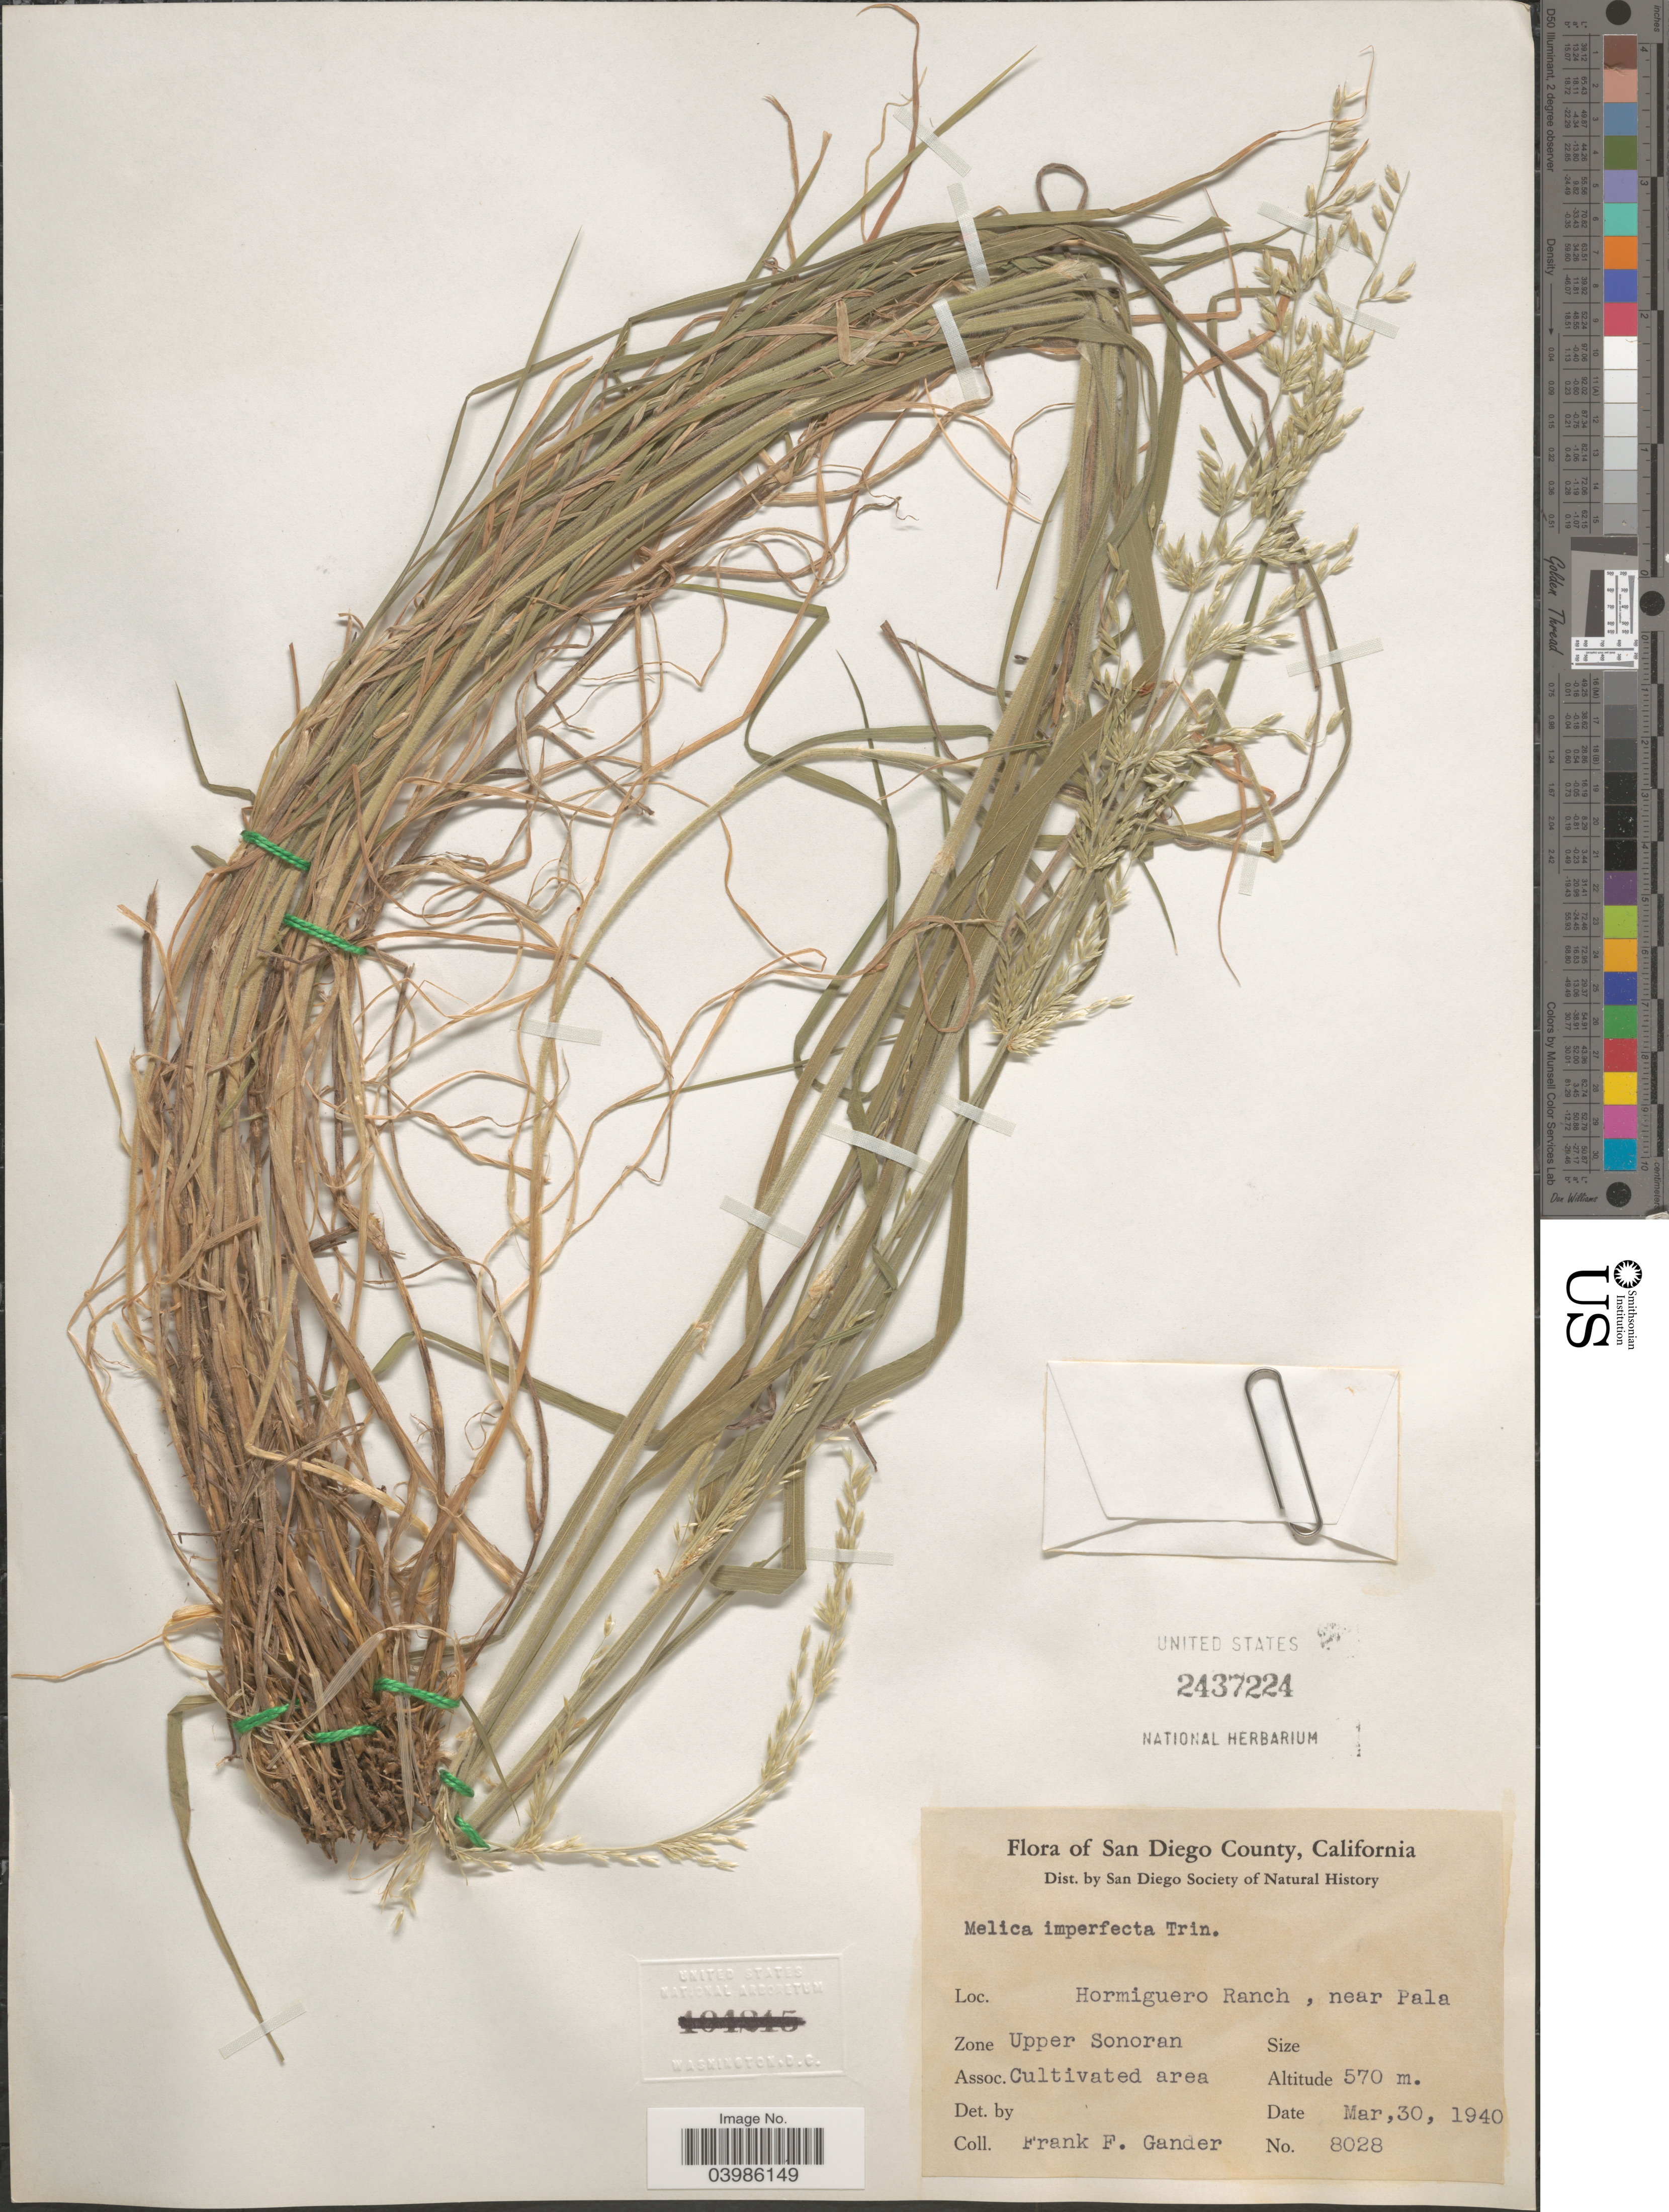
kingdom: Plantae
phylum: Tracheophyta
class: Liliopsida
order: Poales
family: Poaceae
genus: Melica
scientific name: Melica imperfecta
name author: Trin.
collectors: F. Gander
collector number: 8028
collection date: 1940-03-30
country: United States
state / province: California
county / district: San Diego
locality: Hormiguero Ranch, near Pala. San Diego County. Zone Upper Sonoran.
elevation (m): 570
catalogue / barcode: US 2437224